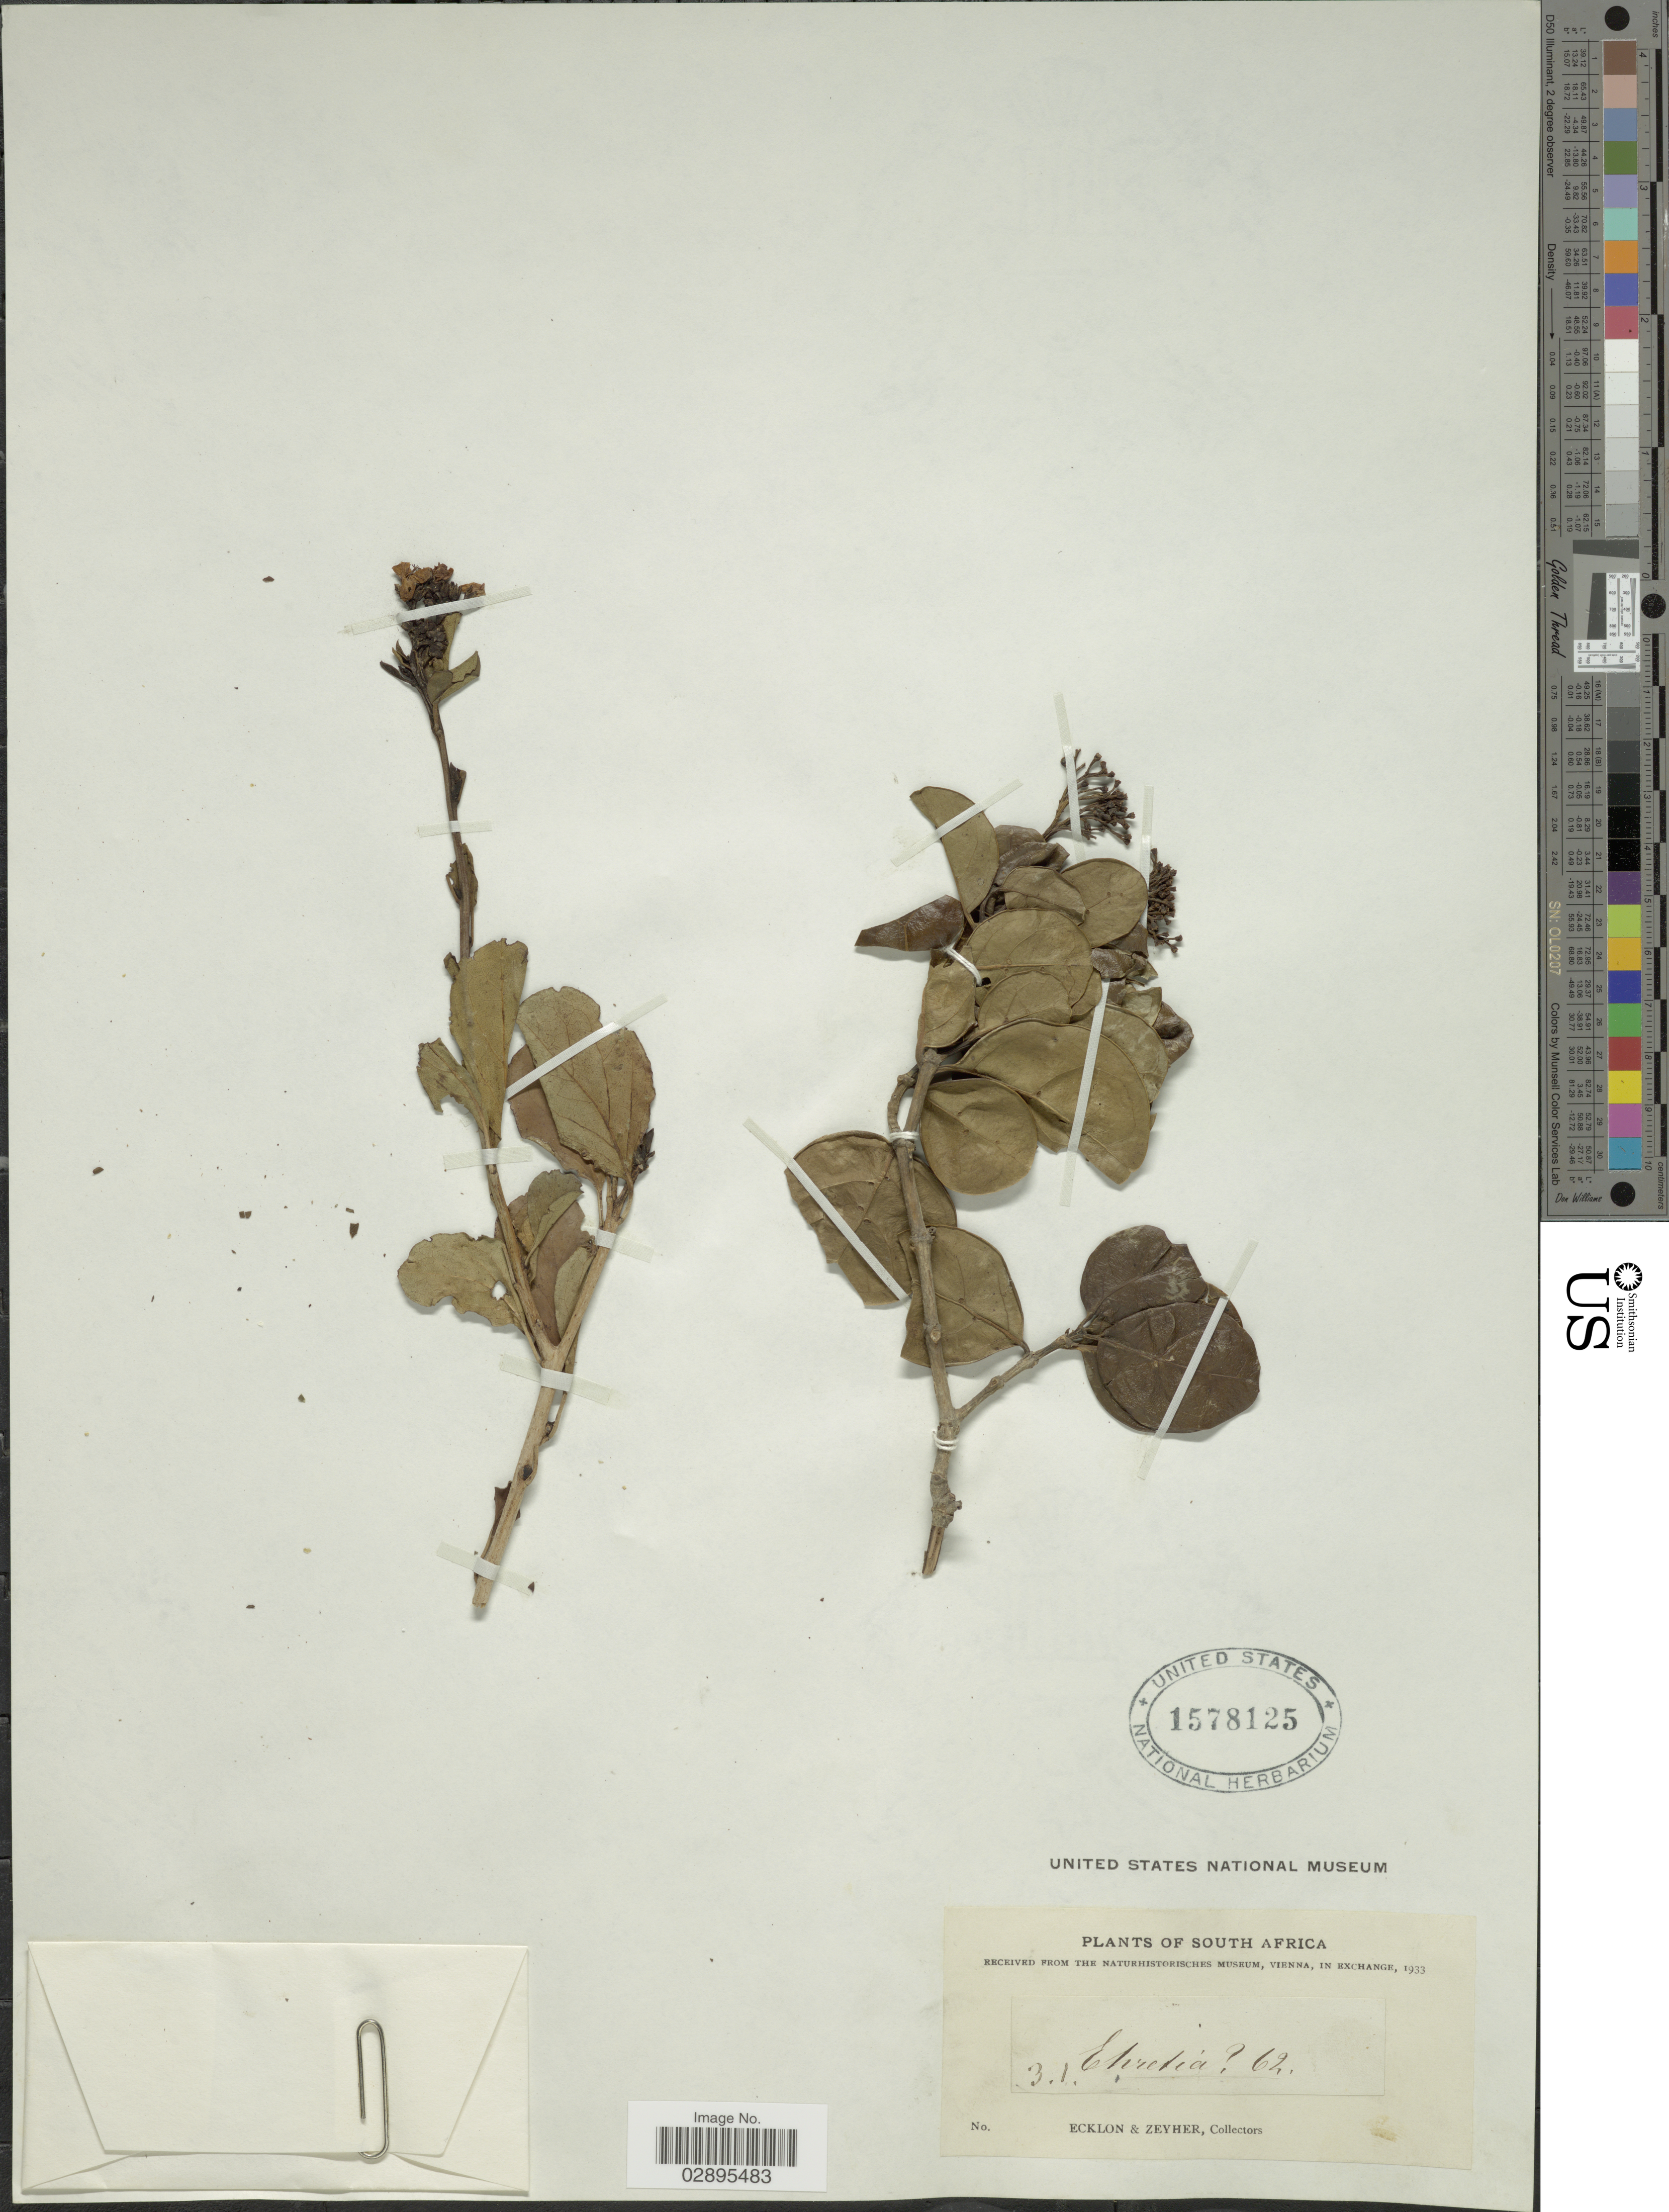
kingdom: Plantae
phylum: Tracheophyta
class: Magnoliopsida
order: Boraginales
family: Ehretiaceae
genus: Ehretia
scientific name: Ehretia sp.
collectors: -. Ecklon & -. Zeyher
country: South Africa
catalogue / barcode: US 1578125